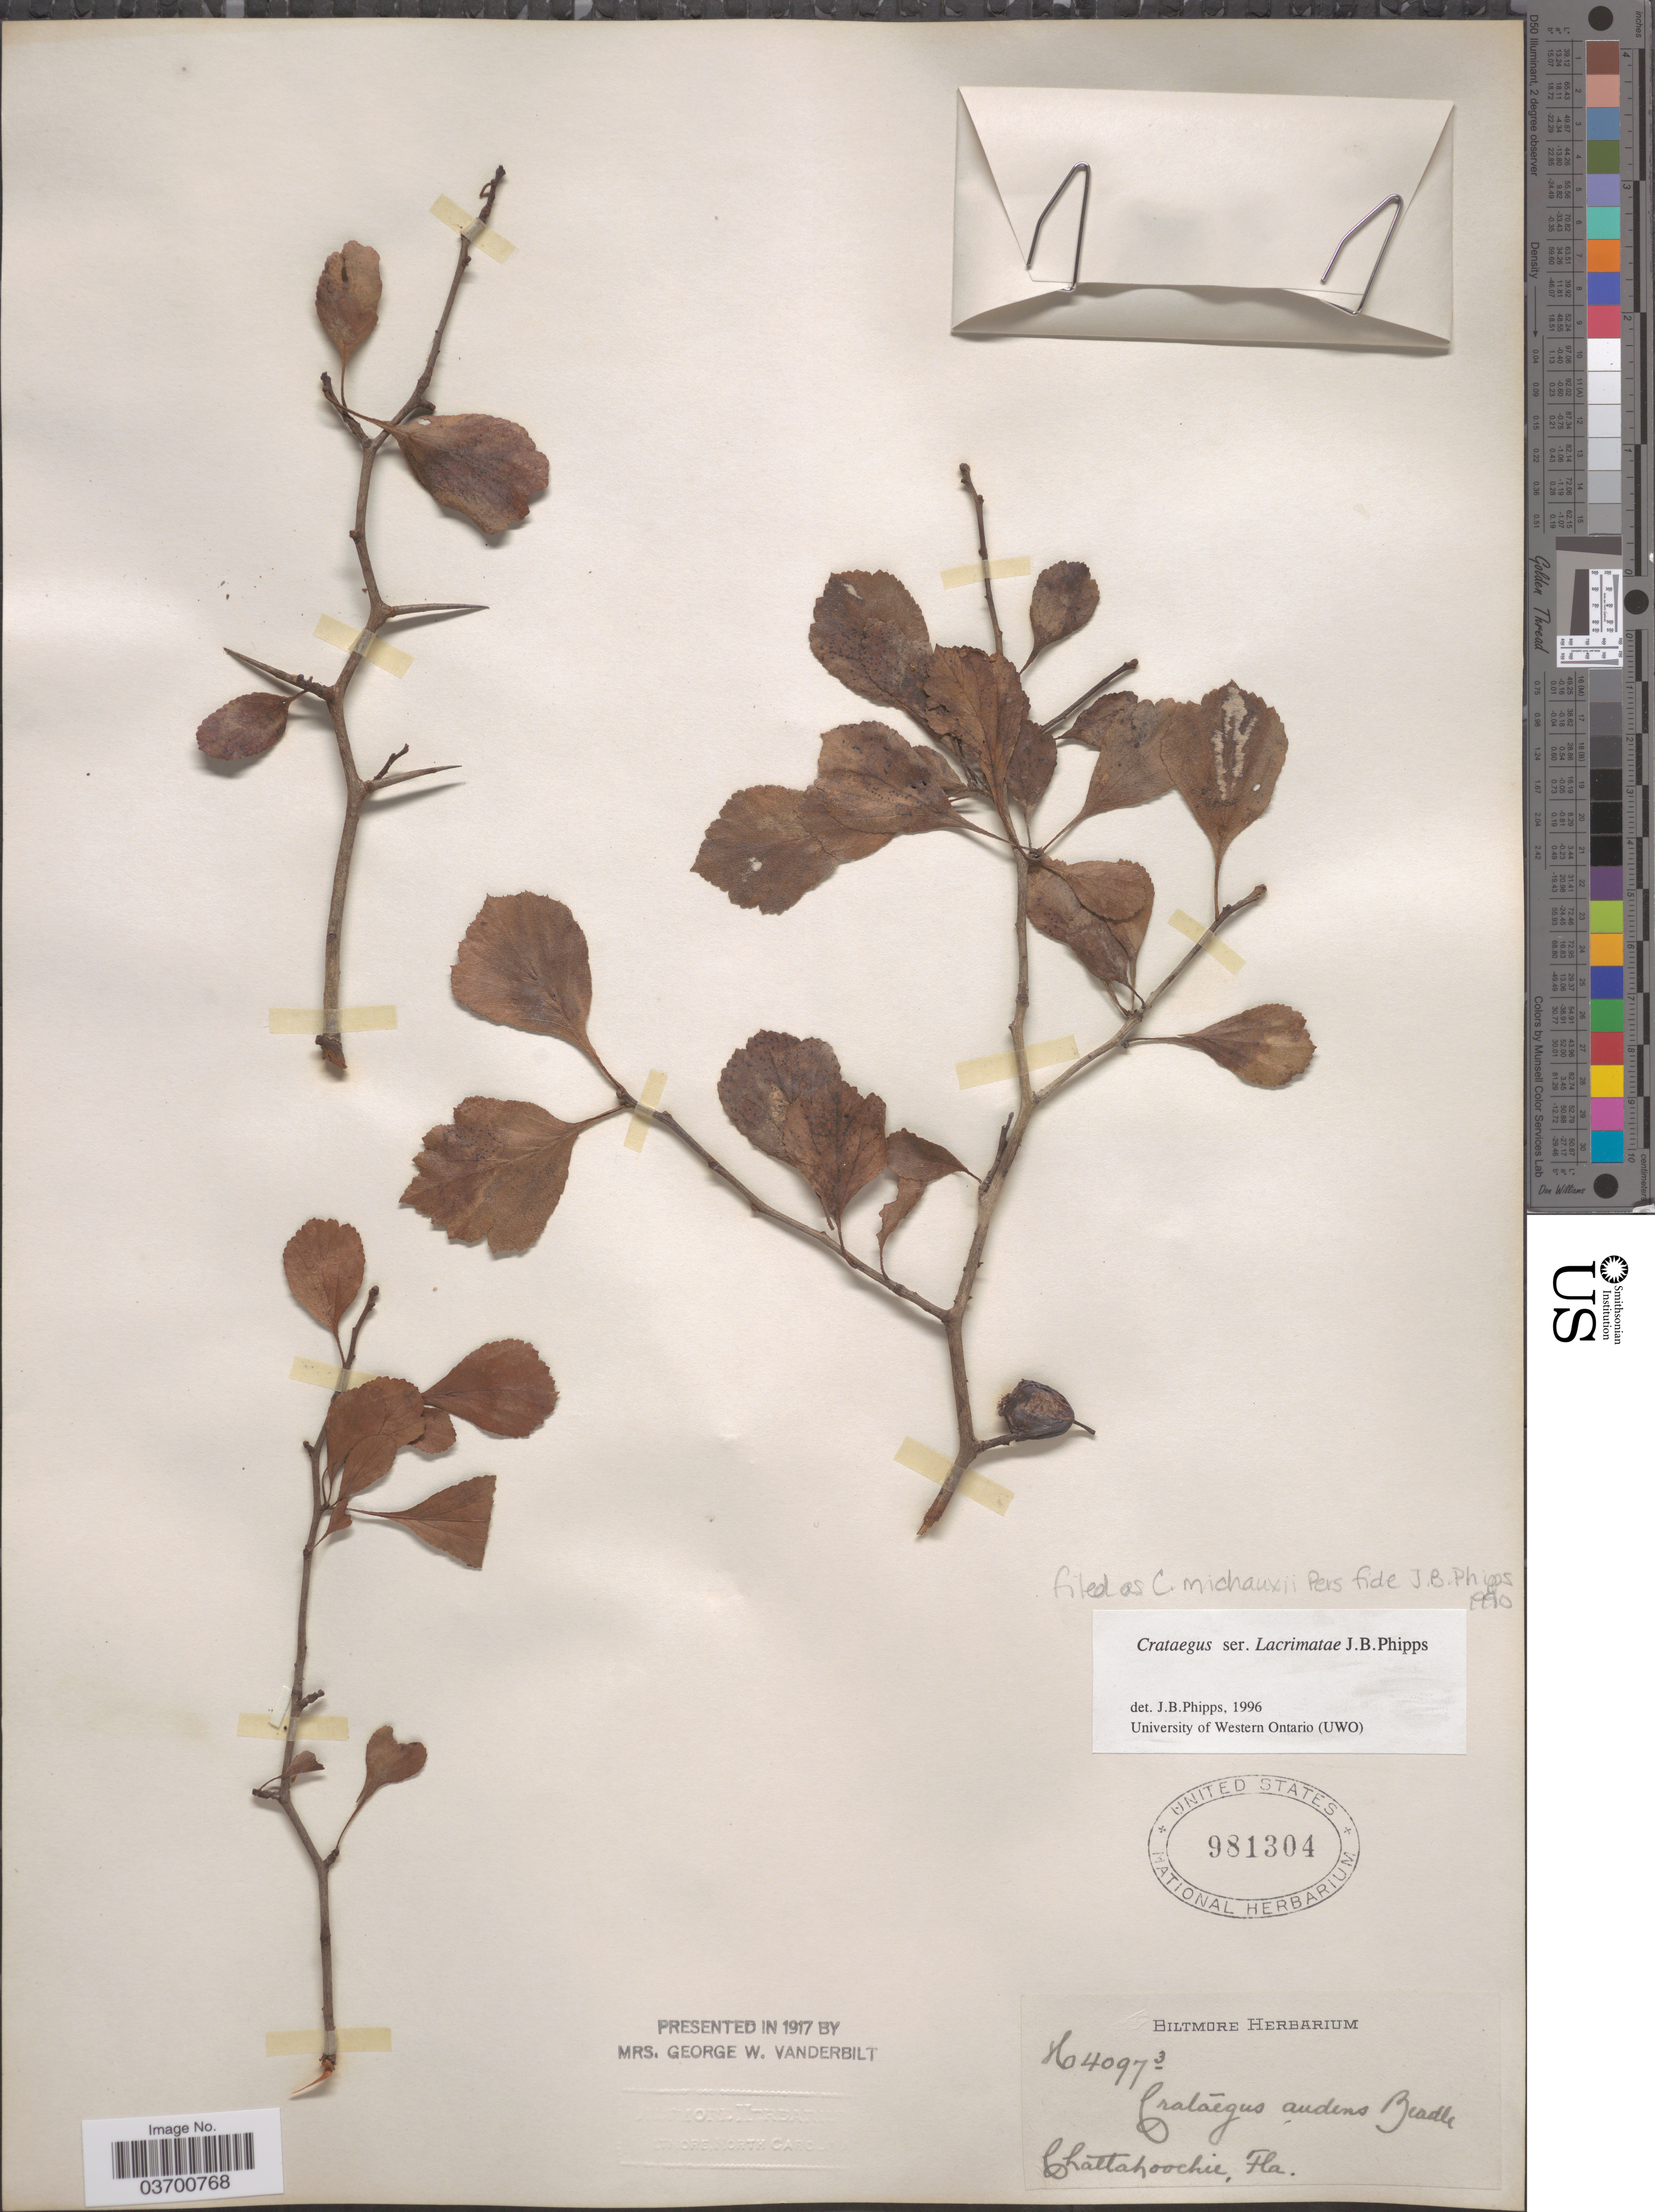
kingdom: Plantae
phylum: Tracheophyta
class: Magnoliopsida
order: Rosales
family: Rosaceae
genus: Crataegus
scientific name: Crataegus michauxii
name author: Pers.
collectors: ex herb. Biltmore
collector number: H4097/3*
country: United States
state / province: Florida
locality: Chattahoochie.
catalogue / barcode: US 981304